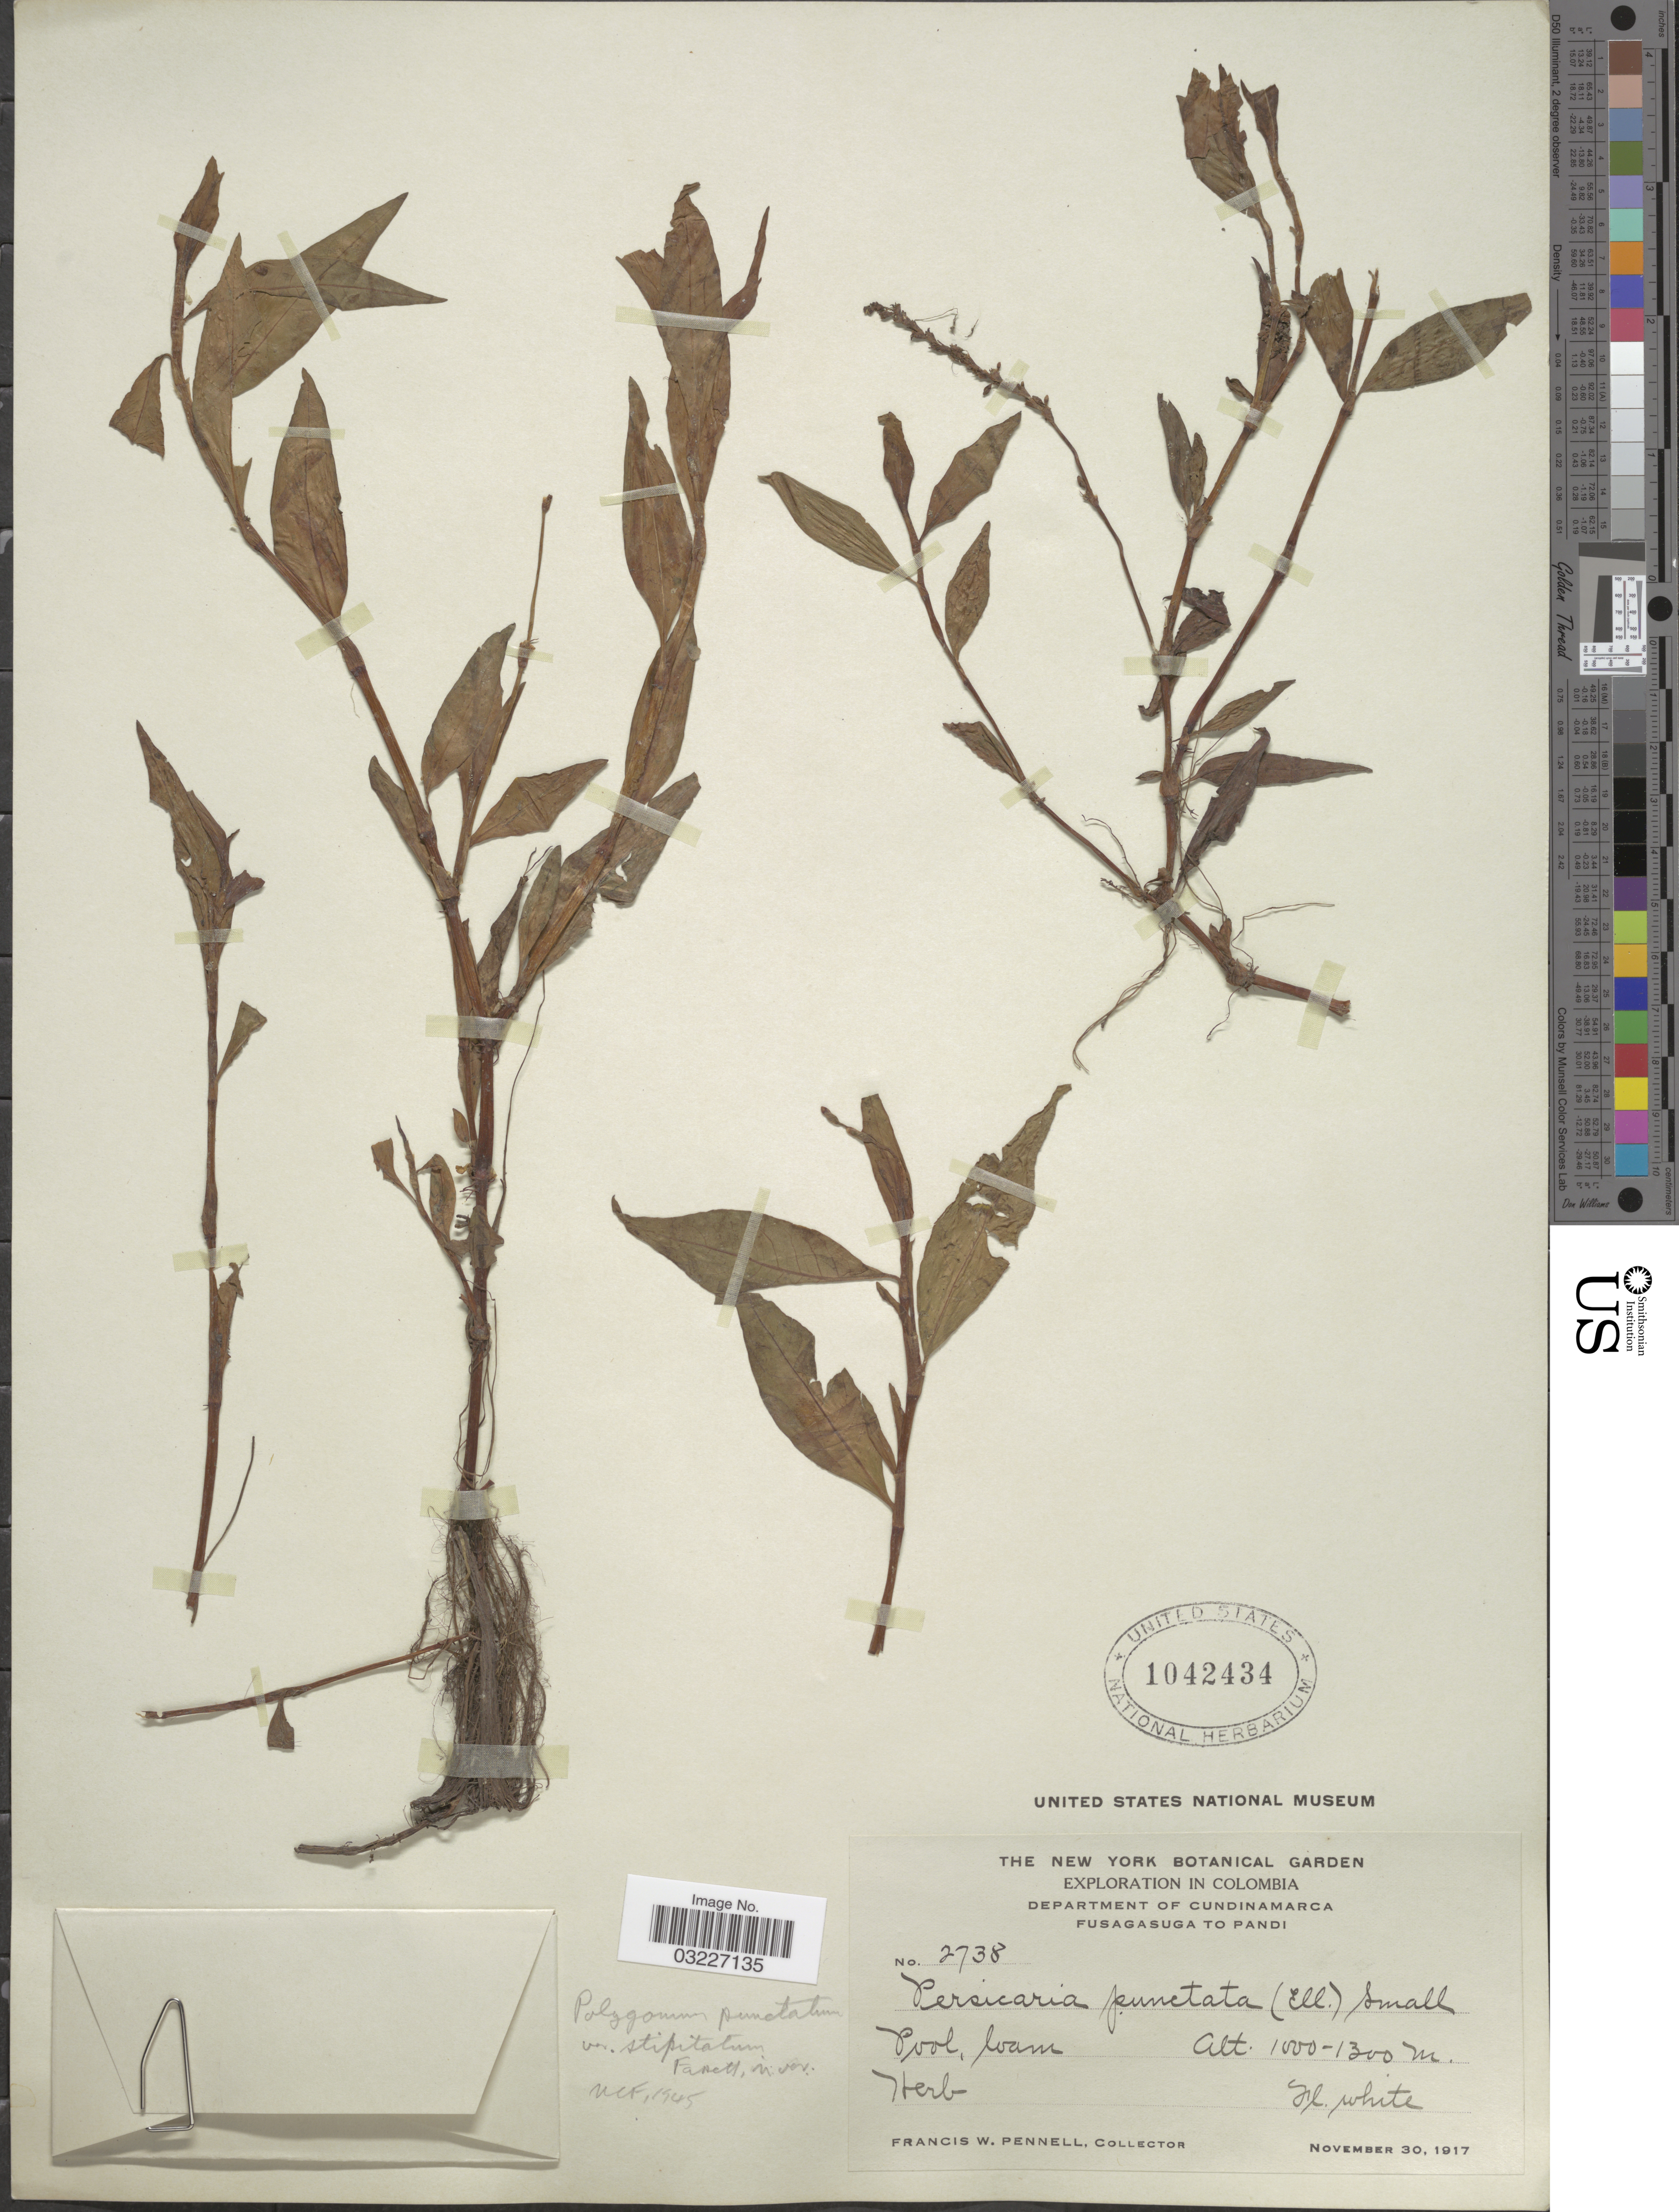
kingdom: Plantae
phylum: Tracheophyta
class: Magnoliopsida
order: Caryophyllales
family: Polygonaceae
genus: Persicaria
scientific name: Persicaria punctata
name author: (Elliott) Small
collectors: F. W. Pennell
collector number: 2738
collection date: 1917-11-30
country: Colombia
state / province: Cundinamarca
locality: Department of Cundinamarca. Fusagasuga to Pandi.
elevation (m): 1000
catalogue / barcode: US 1042434